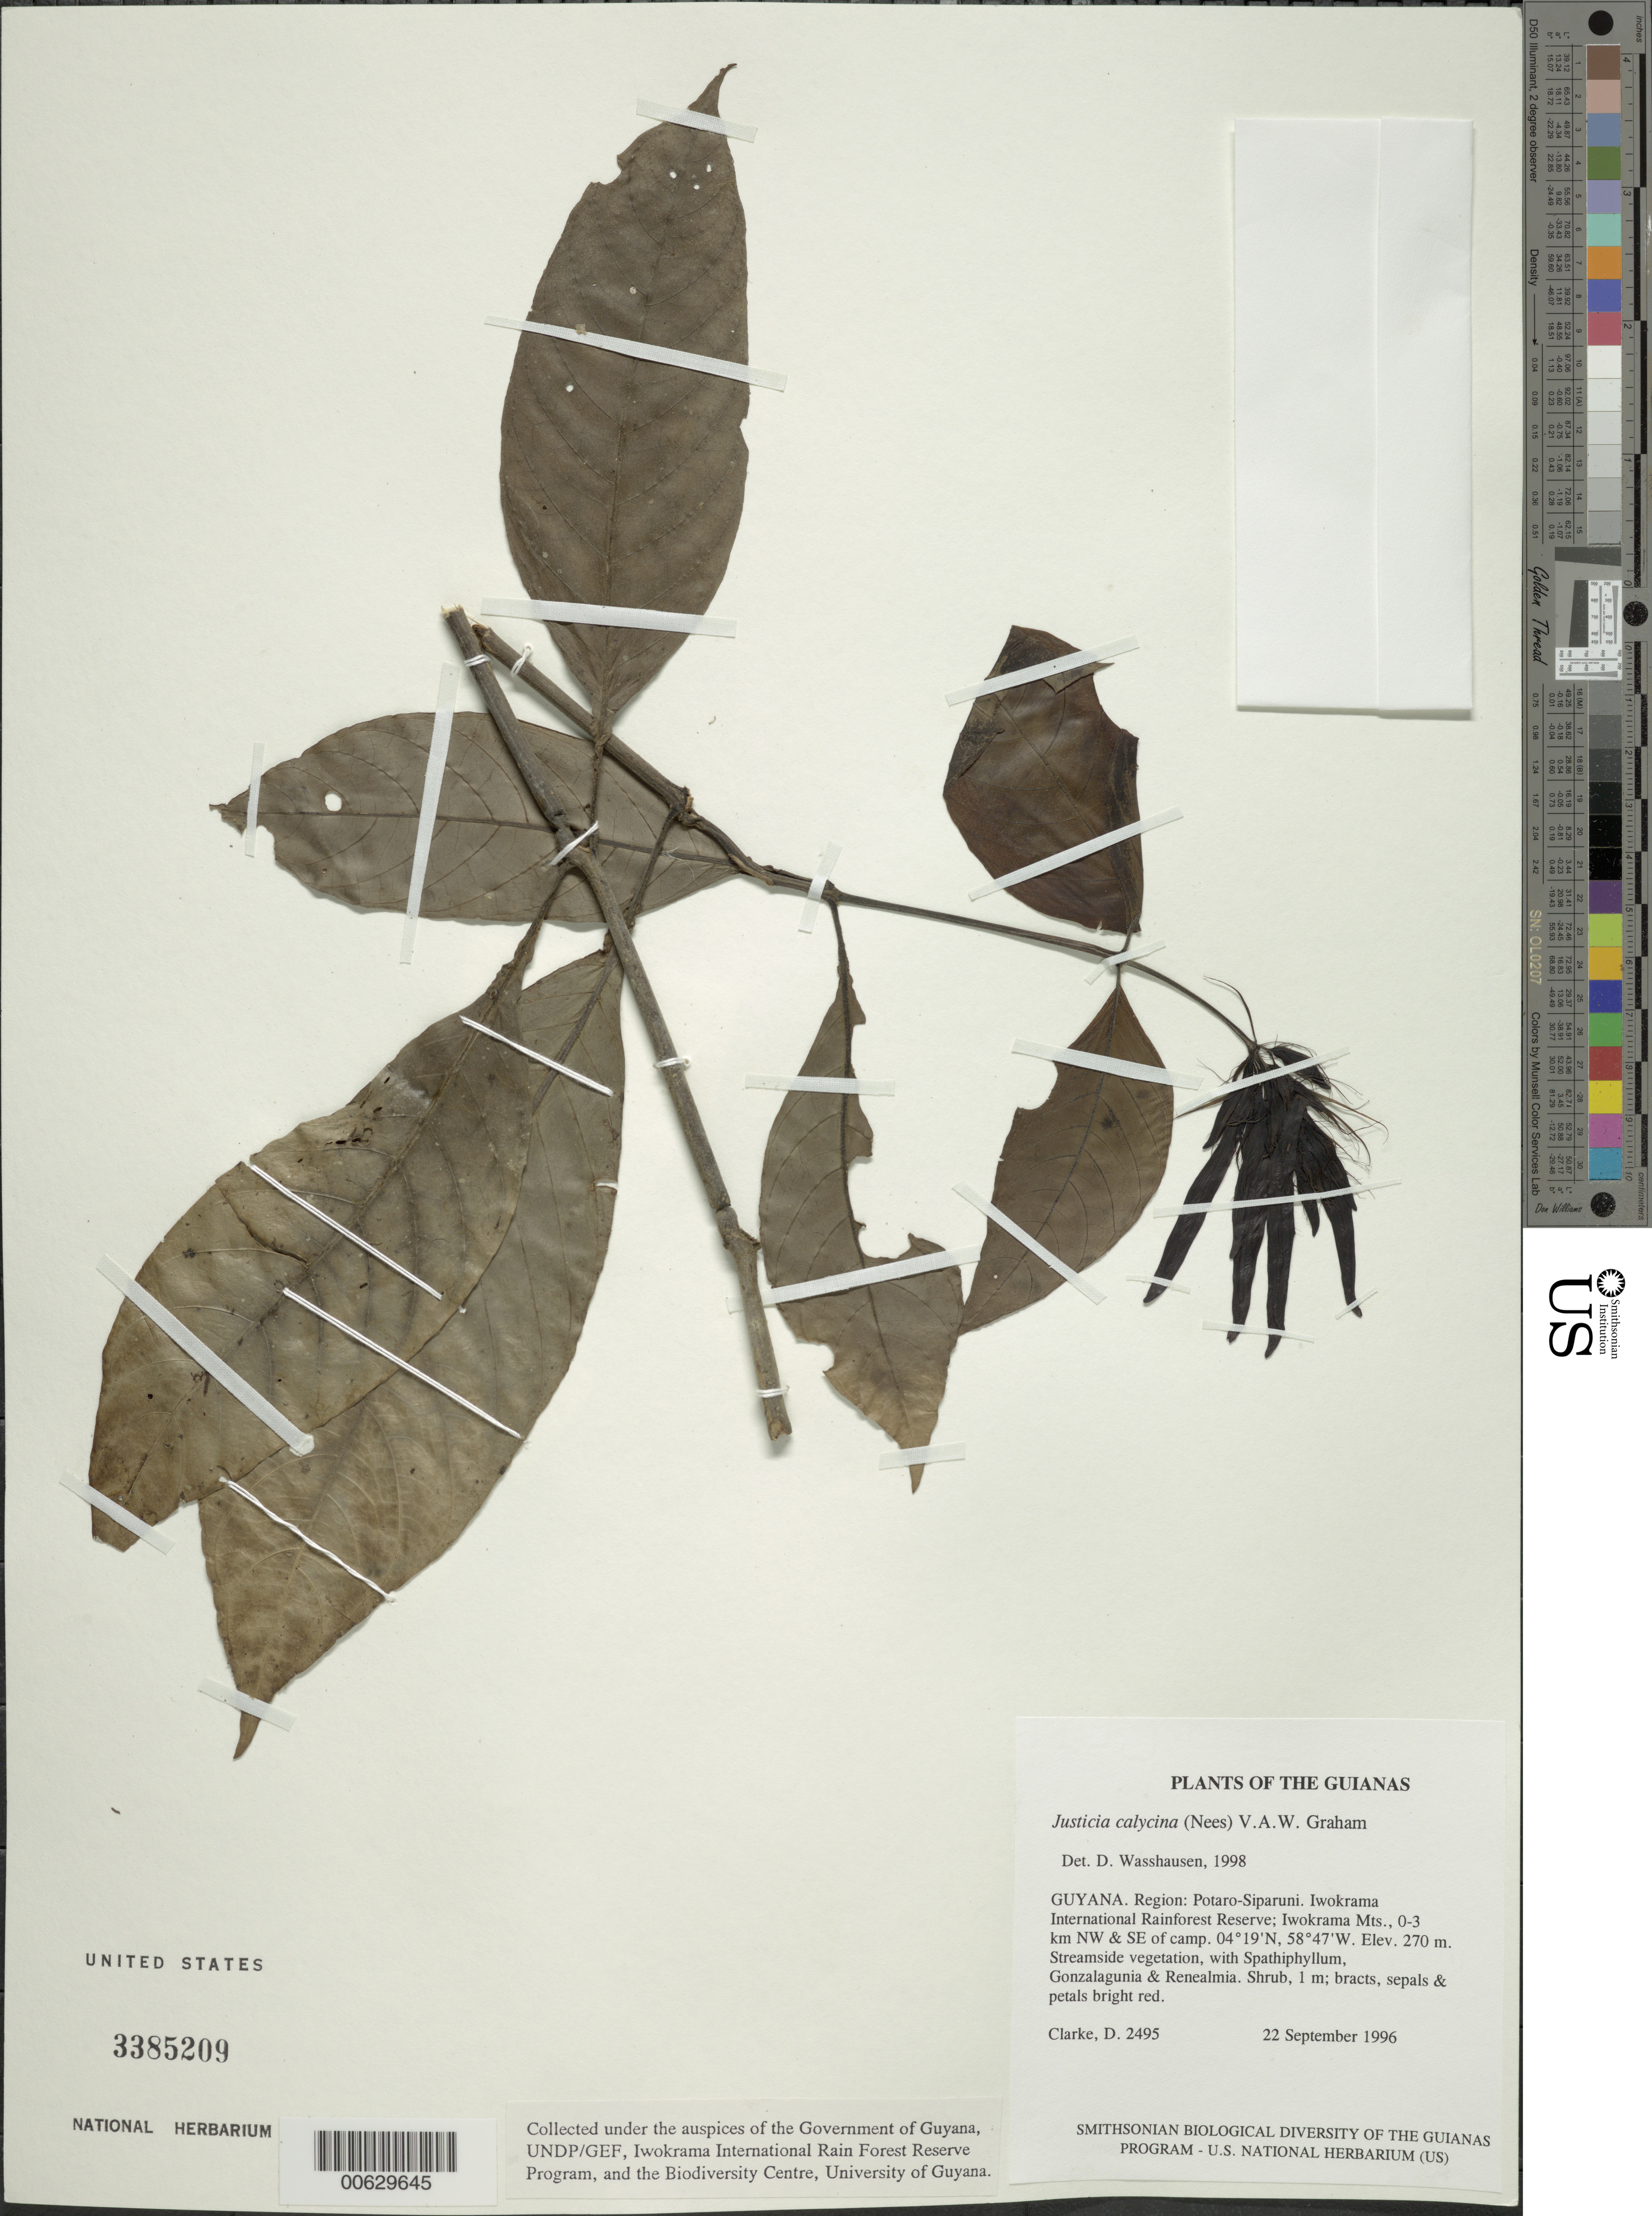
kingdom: Plantae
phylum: Tracheophyta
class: Magnoliopsida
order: Lamiales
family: Acanthaceae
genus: Justicia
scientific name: Justicia calycina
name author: (Nees) V.A.W. Graham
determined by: Wasshausen, Dieter C., (BOT), Smithsonian Institution - National Museum of Natural History (UNITED STATES)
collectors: H. D. Clarke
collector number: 2495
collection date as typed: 22 September 1996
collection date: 1996-09-22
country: Guyana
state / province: Potaro-Siparuni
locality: Iwokrama International Rainforest Reserve; Iwokrama Mts., 0-3 km NW & SE of camp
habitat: Streamside vegetation, with Spathiphyllum, Gonzalagunia & Renealmia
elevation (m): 270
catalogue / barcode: US 3385209